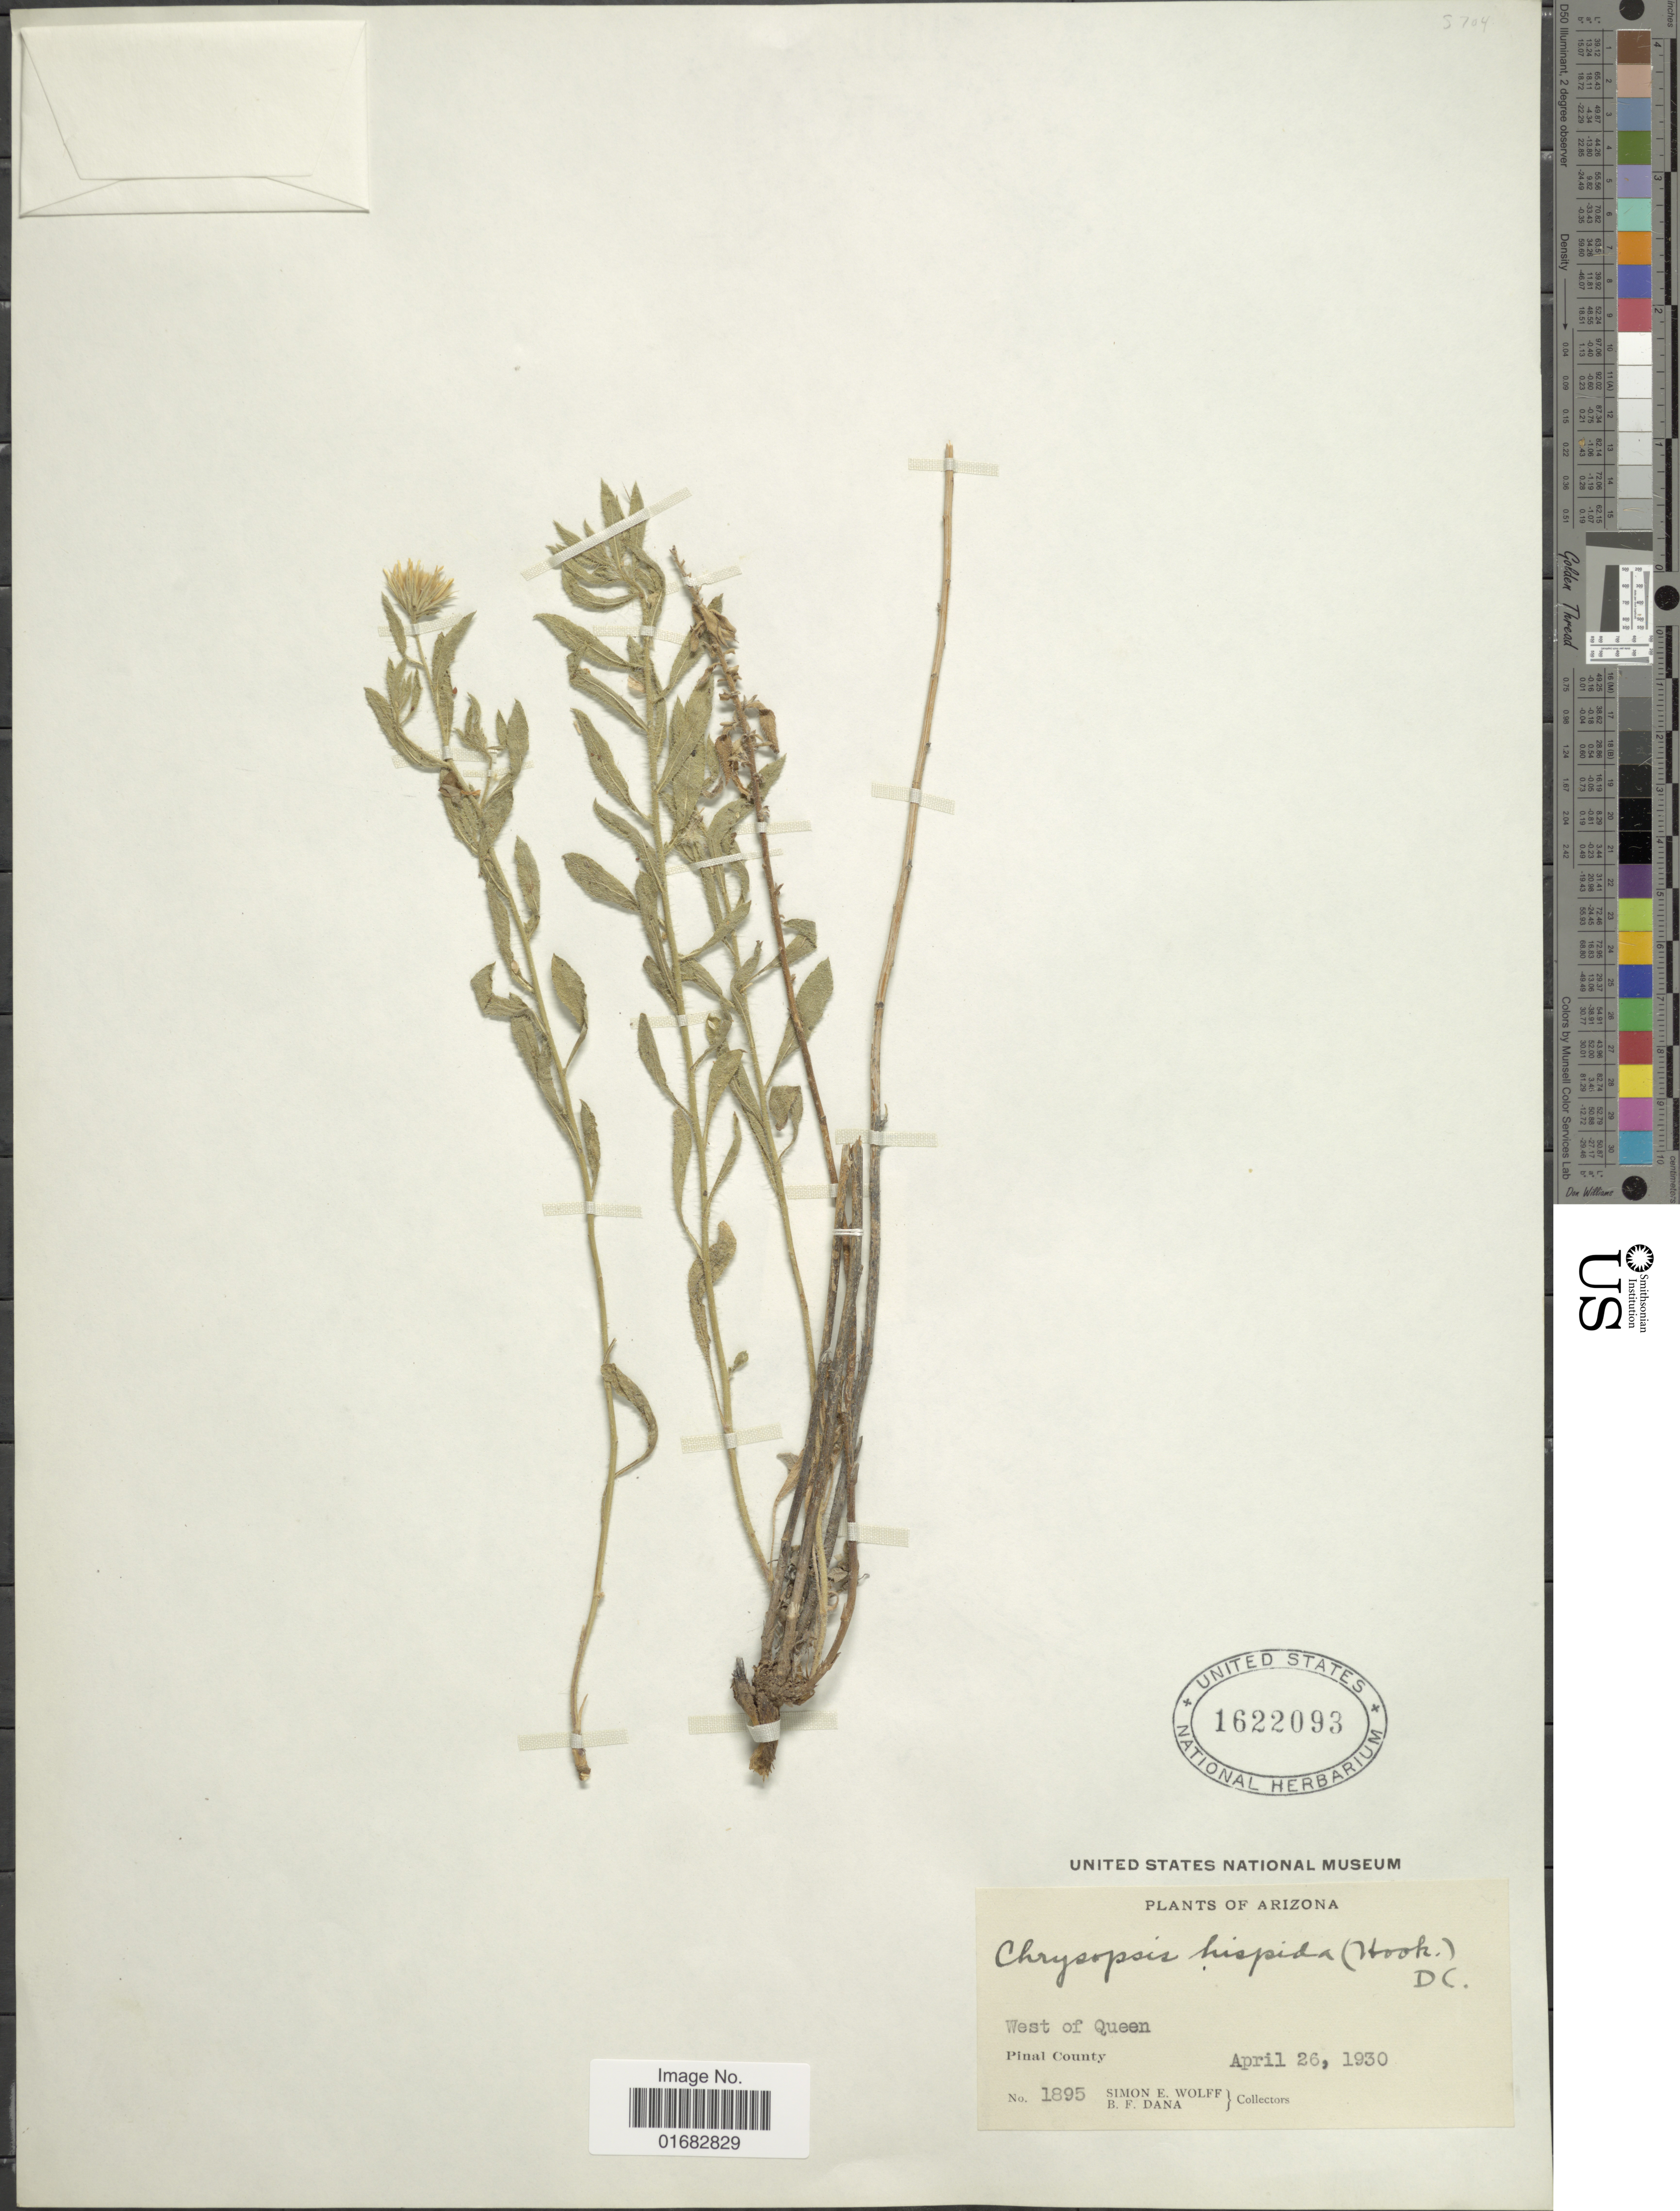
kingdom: Plantae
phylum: Tracheophyta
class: Magnoliopsida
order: Asterales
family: Asteraceae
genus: Heterotheca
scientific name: Heterotheca villosa var. hispida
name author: (Hook.) V.L. Harms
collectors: S. E. Wolff & B. Dana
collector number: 1895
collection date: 1930-04-26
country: United States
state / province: Arizona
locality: West of Queen. Pinal County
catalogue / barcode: US 1622093